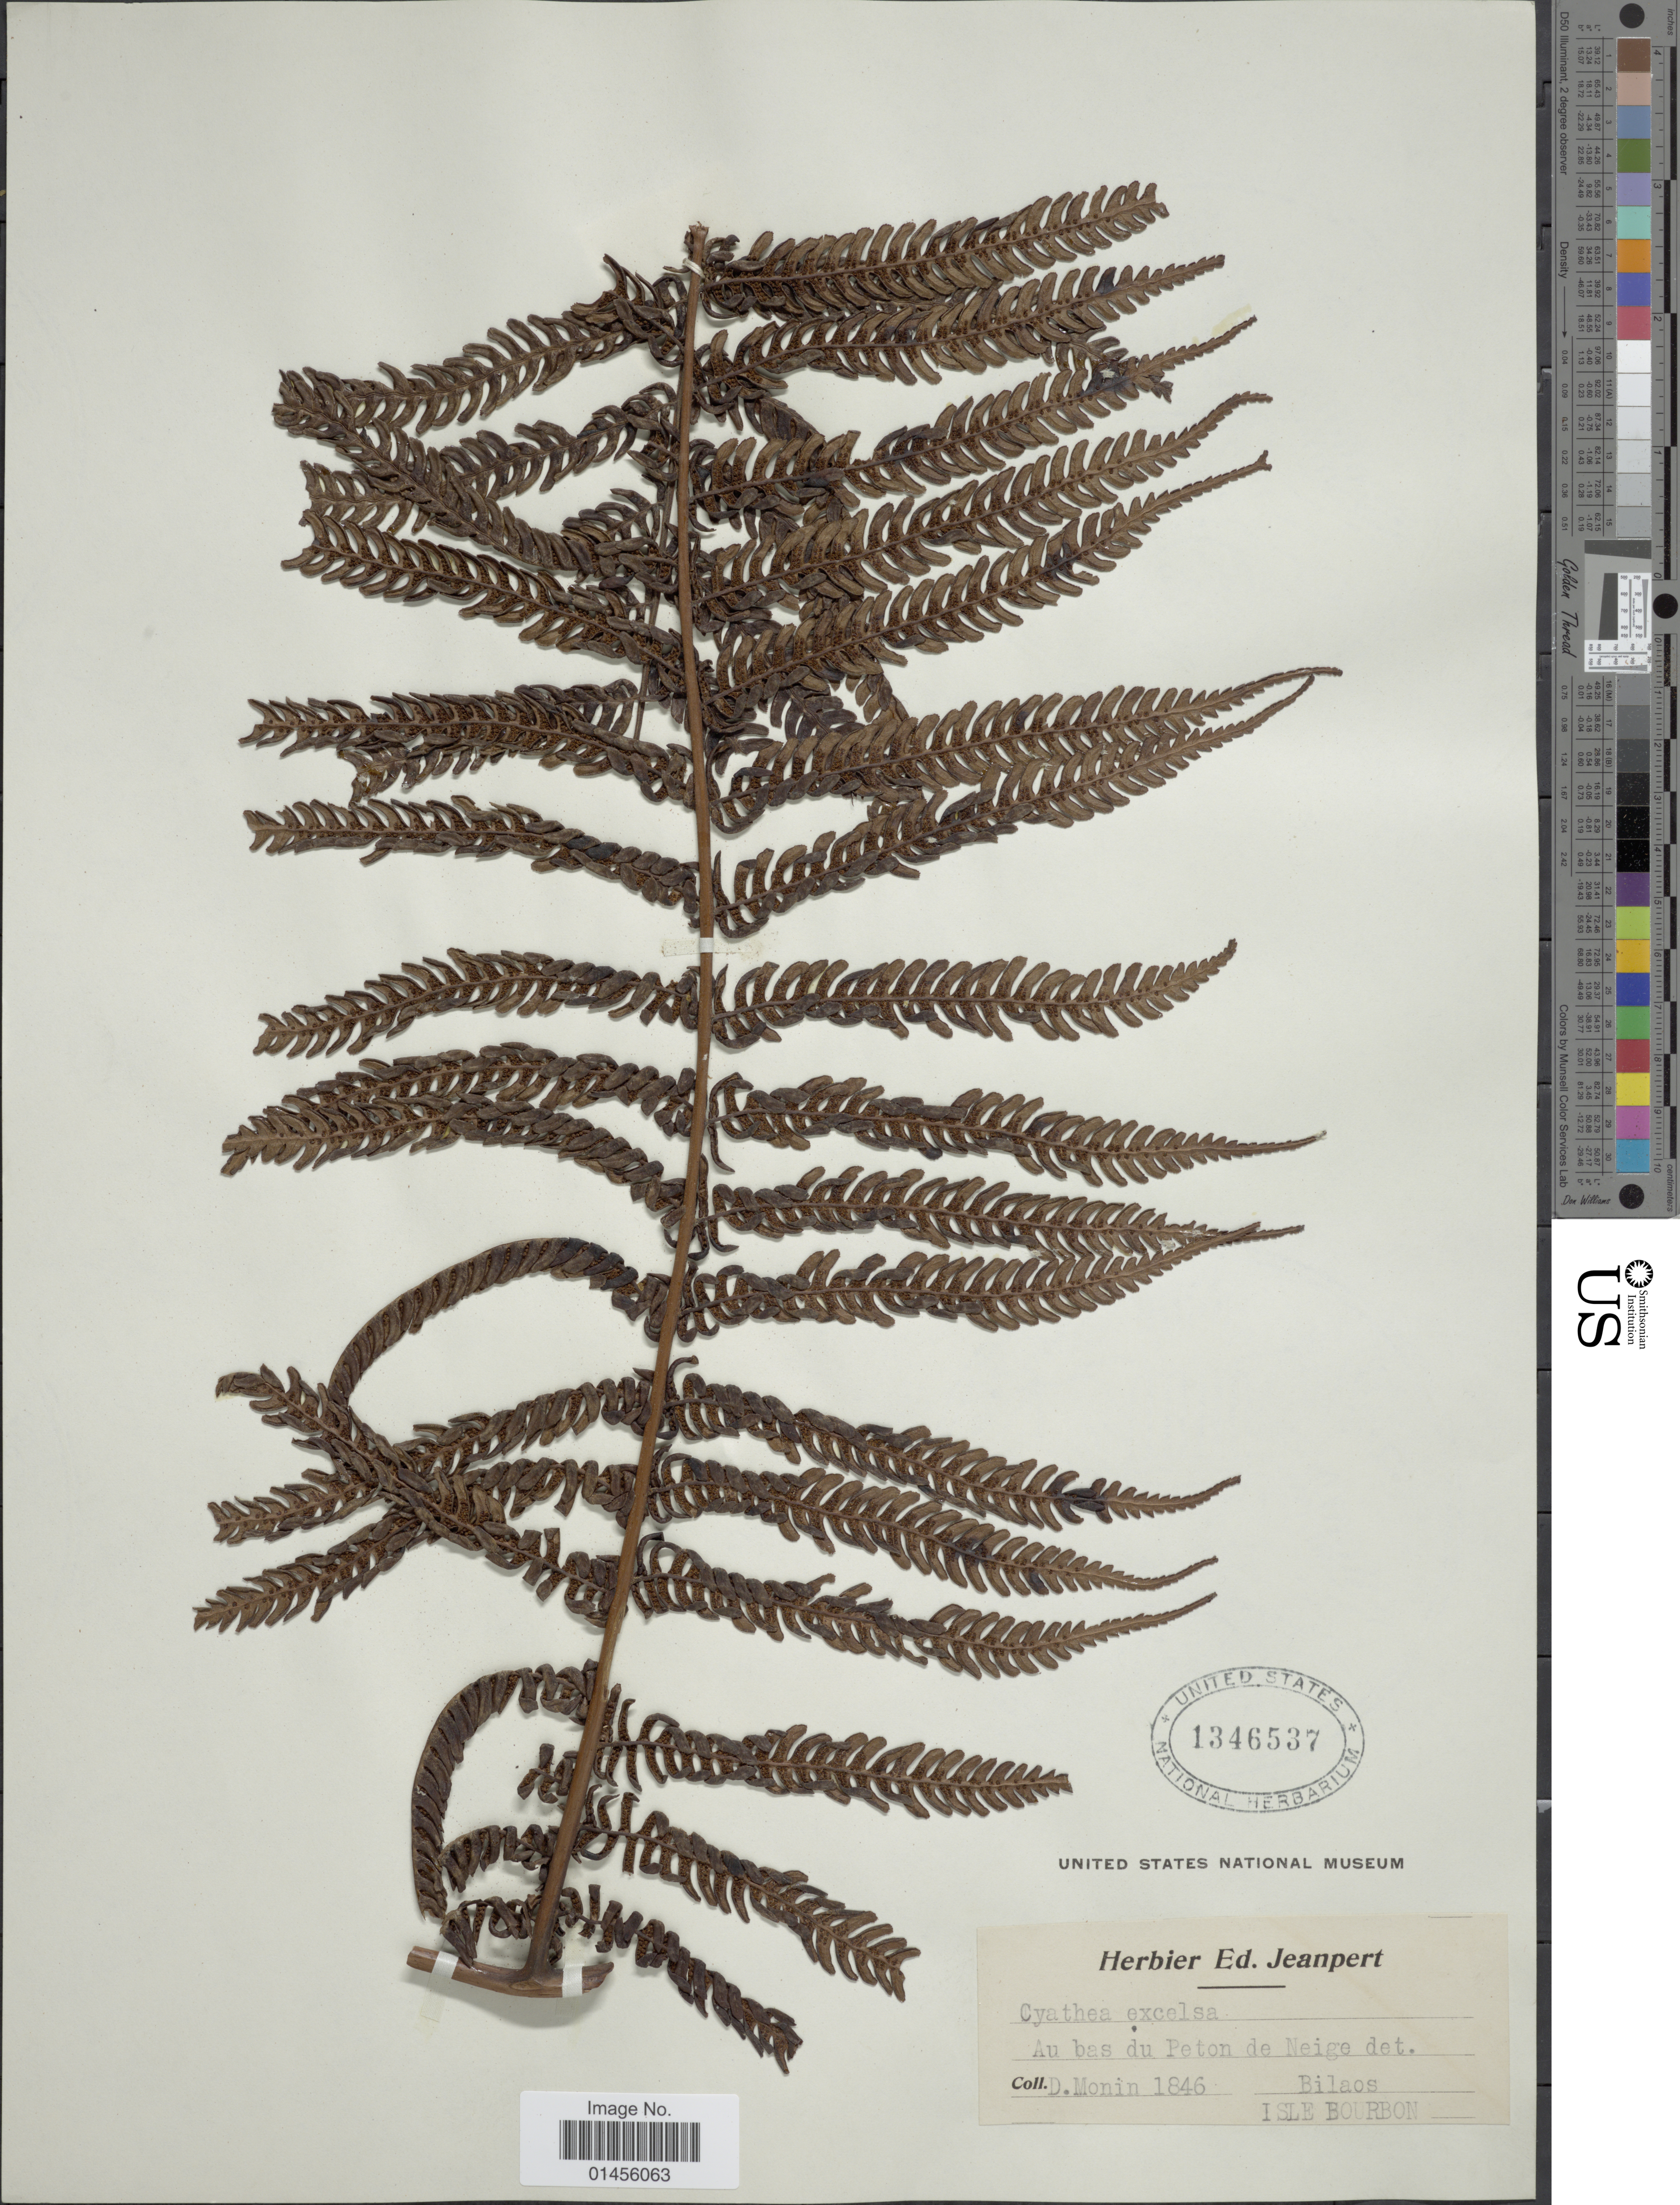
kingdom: Plantae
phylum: Tracheophyta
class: Polypodiopsida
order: Cyatheales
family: Cyatheaceae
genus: Alsophila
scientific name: Alsophila celsa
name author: R.M. Tryon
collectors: D. Monin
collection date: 1846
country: Reunion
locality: Au bas du Peton de Neige. Bilaos. Isle Bourbon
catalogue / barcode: US 1346537